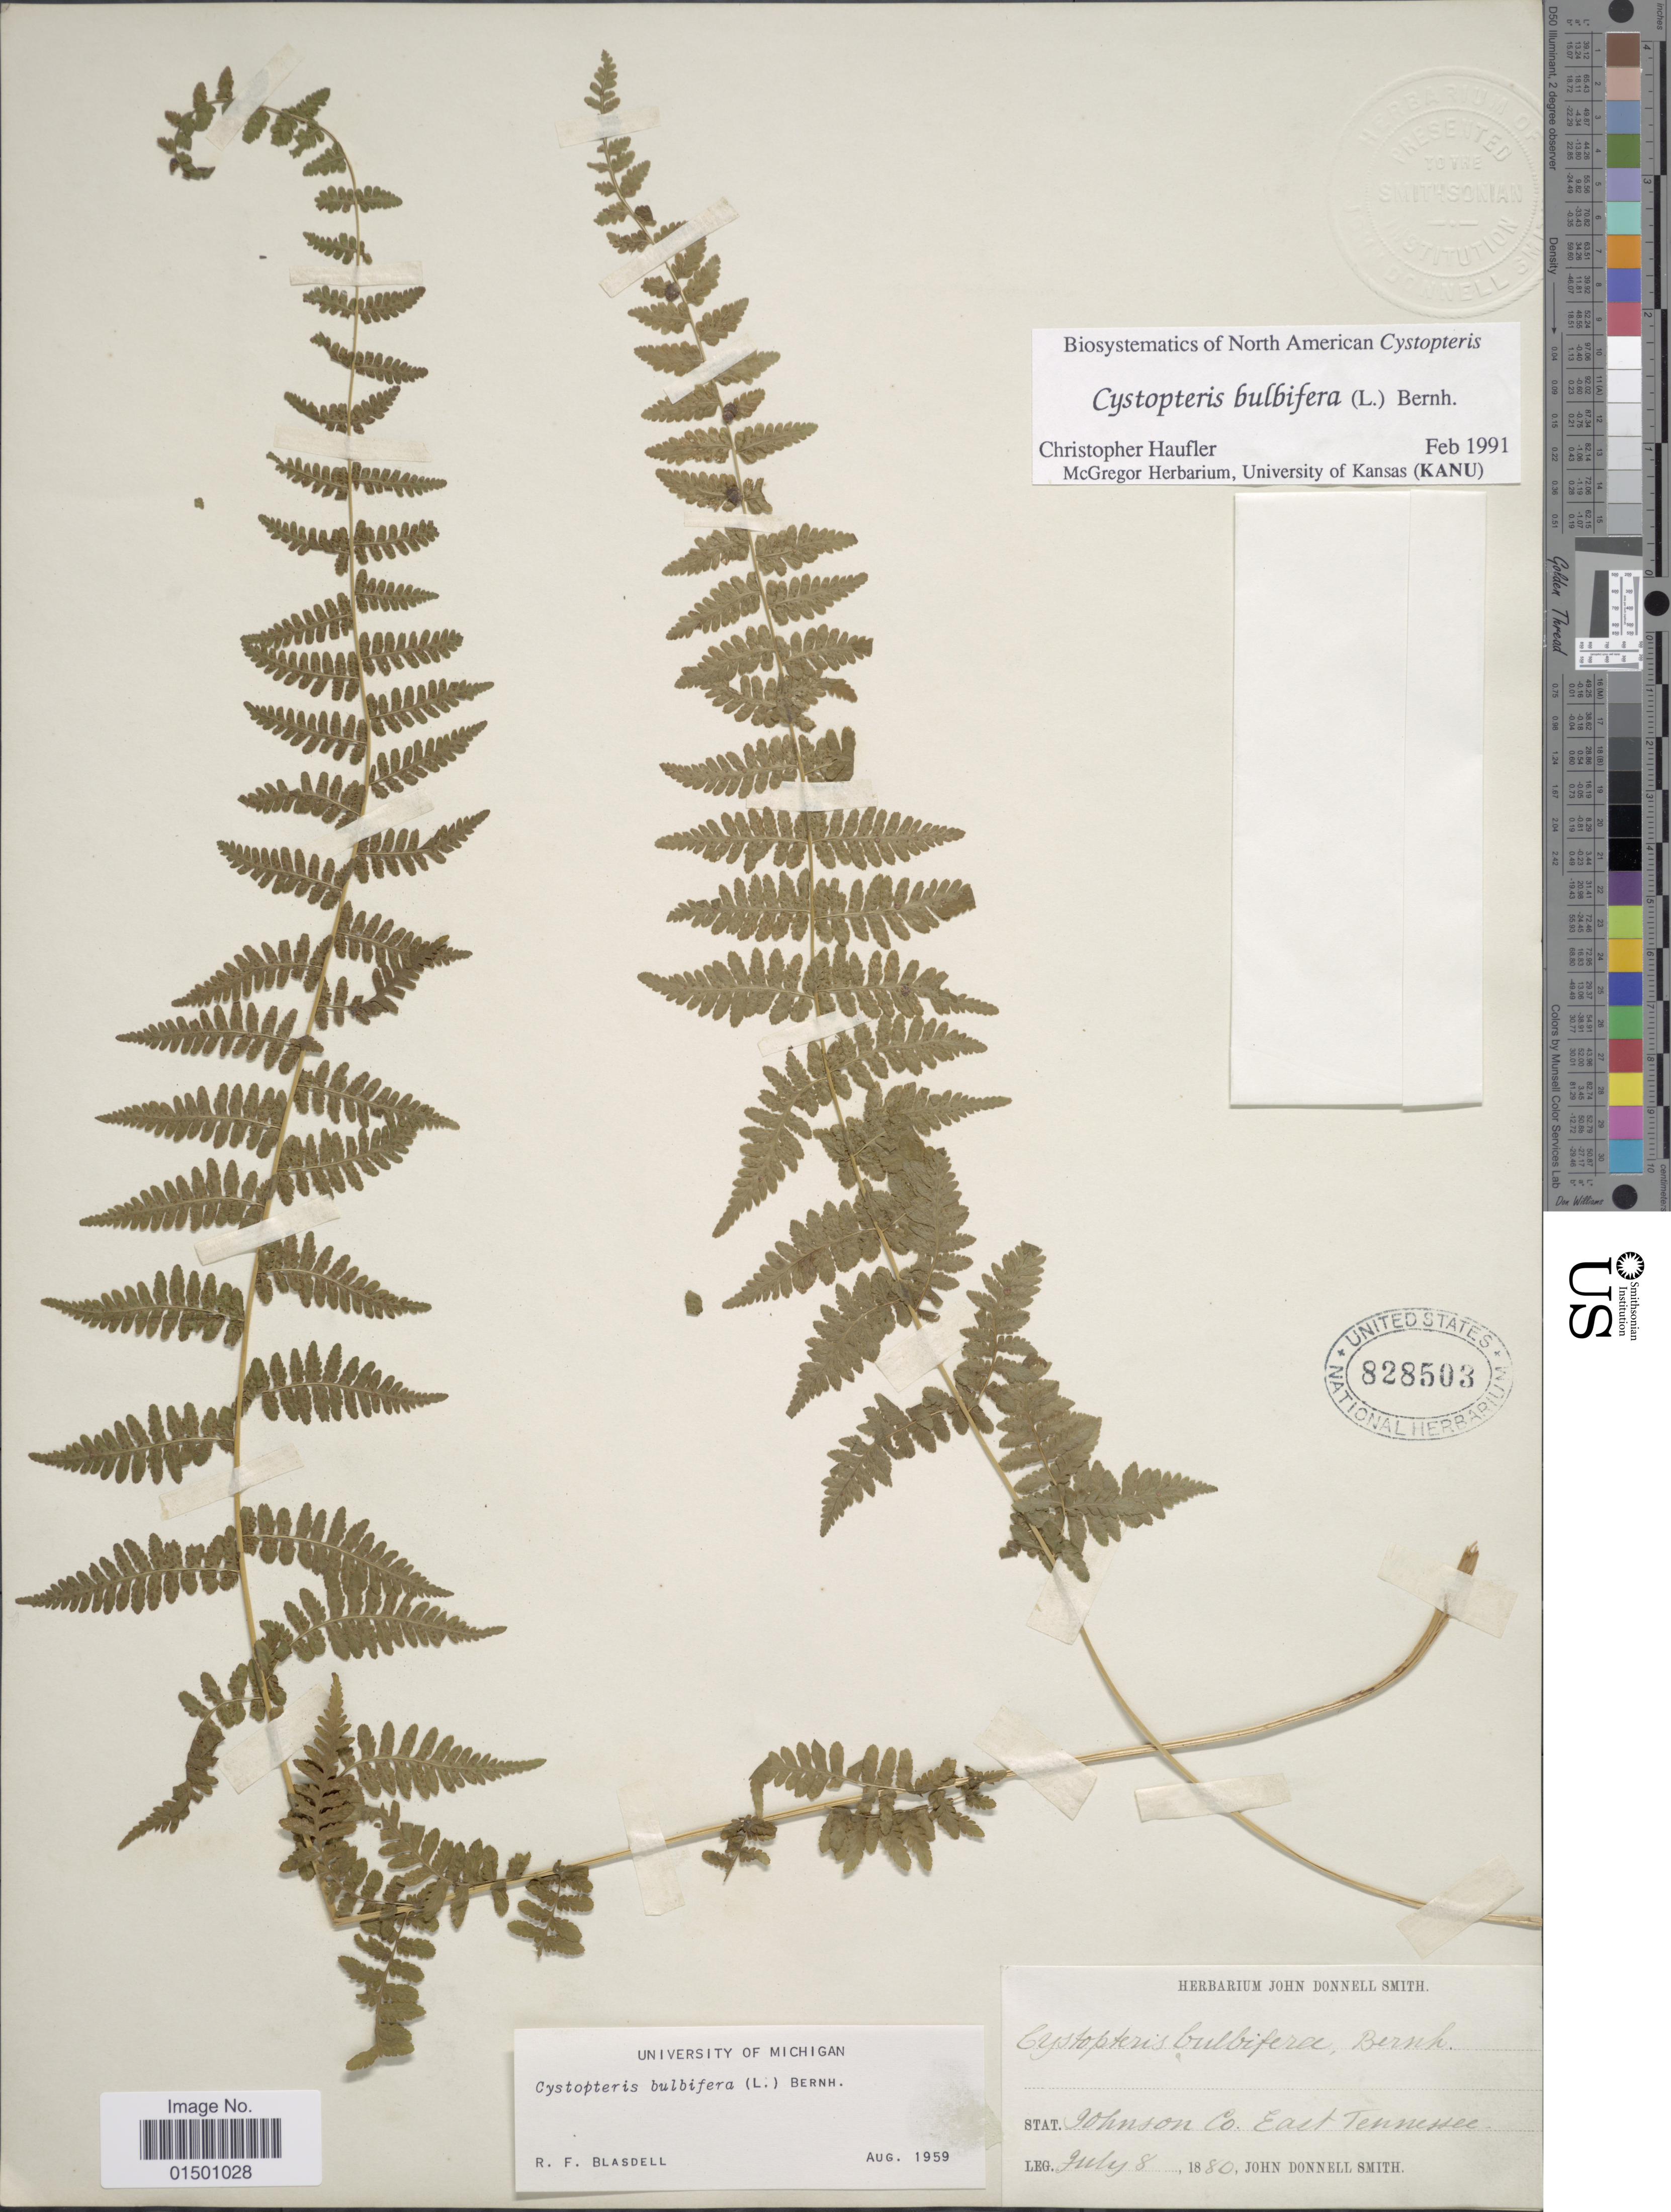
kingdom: Plantae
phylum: Tracheophyta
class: Polypodiopsida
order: Polypodiales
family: Cystopteridaceae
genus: Cystopteris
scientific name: Cystopteris bulbifera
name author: (L.) Bernh.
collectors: J. Donnell Smith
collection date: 1880-07-08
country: United States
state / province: Tennessee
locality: Johnson Co., East Tennessee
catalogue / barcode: US 828503